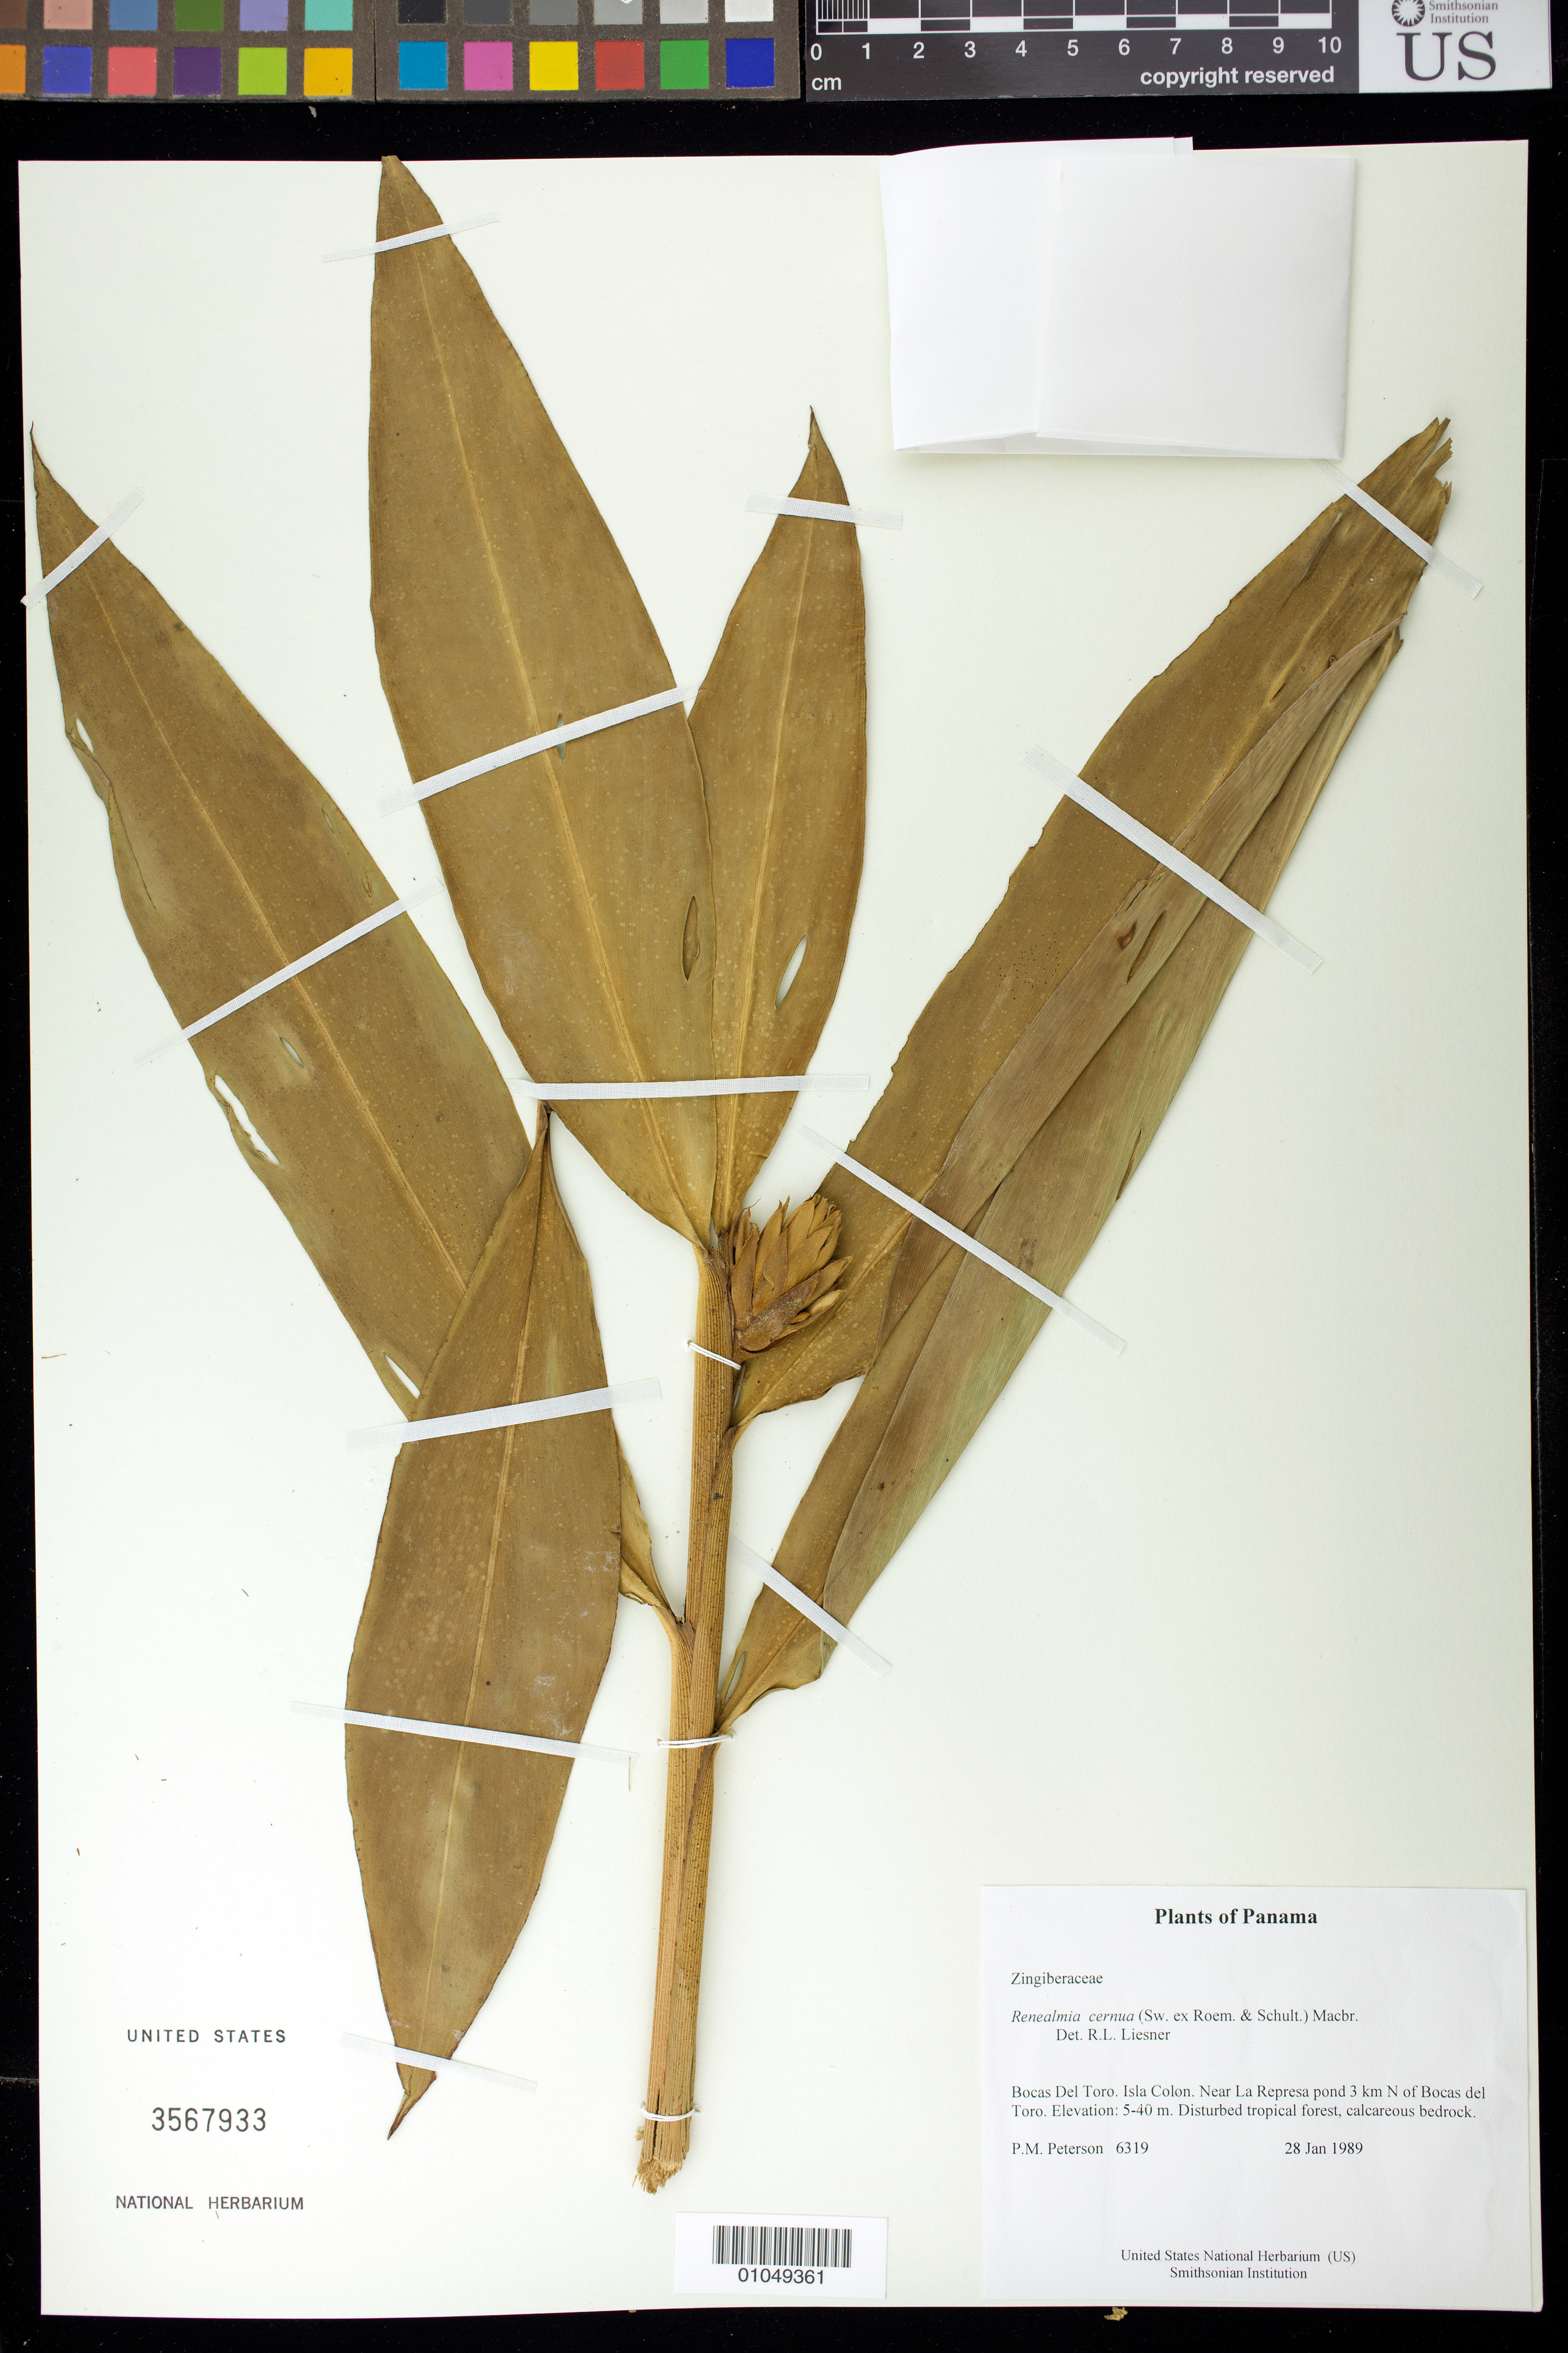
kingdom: Plantae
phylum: Tracheophyta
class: Liliopsida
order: Zingiberales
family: Zingiberaceae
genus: Renealmia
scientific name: Renealmia cernua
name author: (Sw. ex Roem. & Schult.) J.F. Macbr.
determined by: Liesner, R. L.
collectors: P. M. Peterson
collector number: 06319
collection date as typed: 28 Jan 1989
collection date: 1989-01-28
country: Panama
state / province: Bocas del Toro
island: Colón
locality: Near La Represa pond 3 km N of Bocas del Toro.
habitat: Disturbed tropical forest, calcareous bedrock.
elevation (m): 5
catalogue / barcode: US 3567933